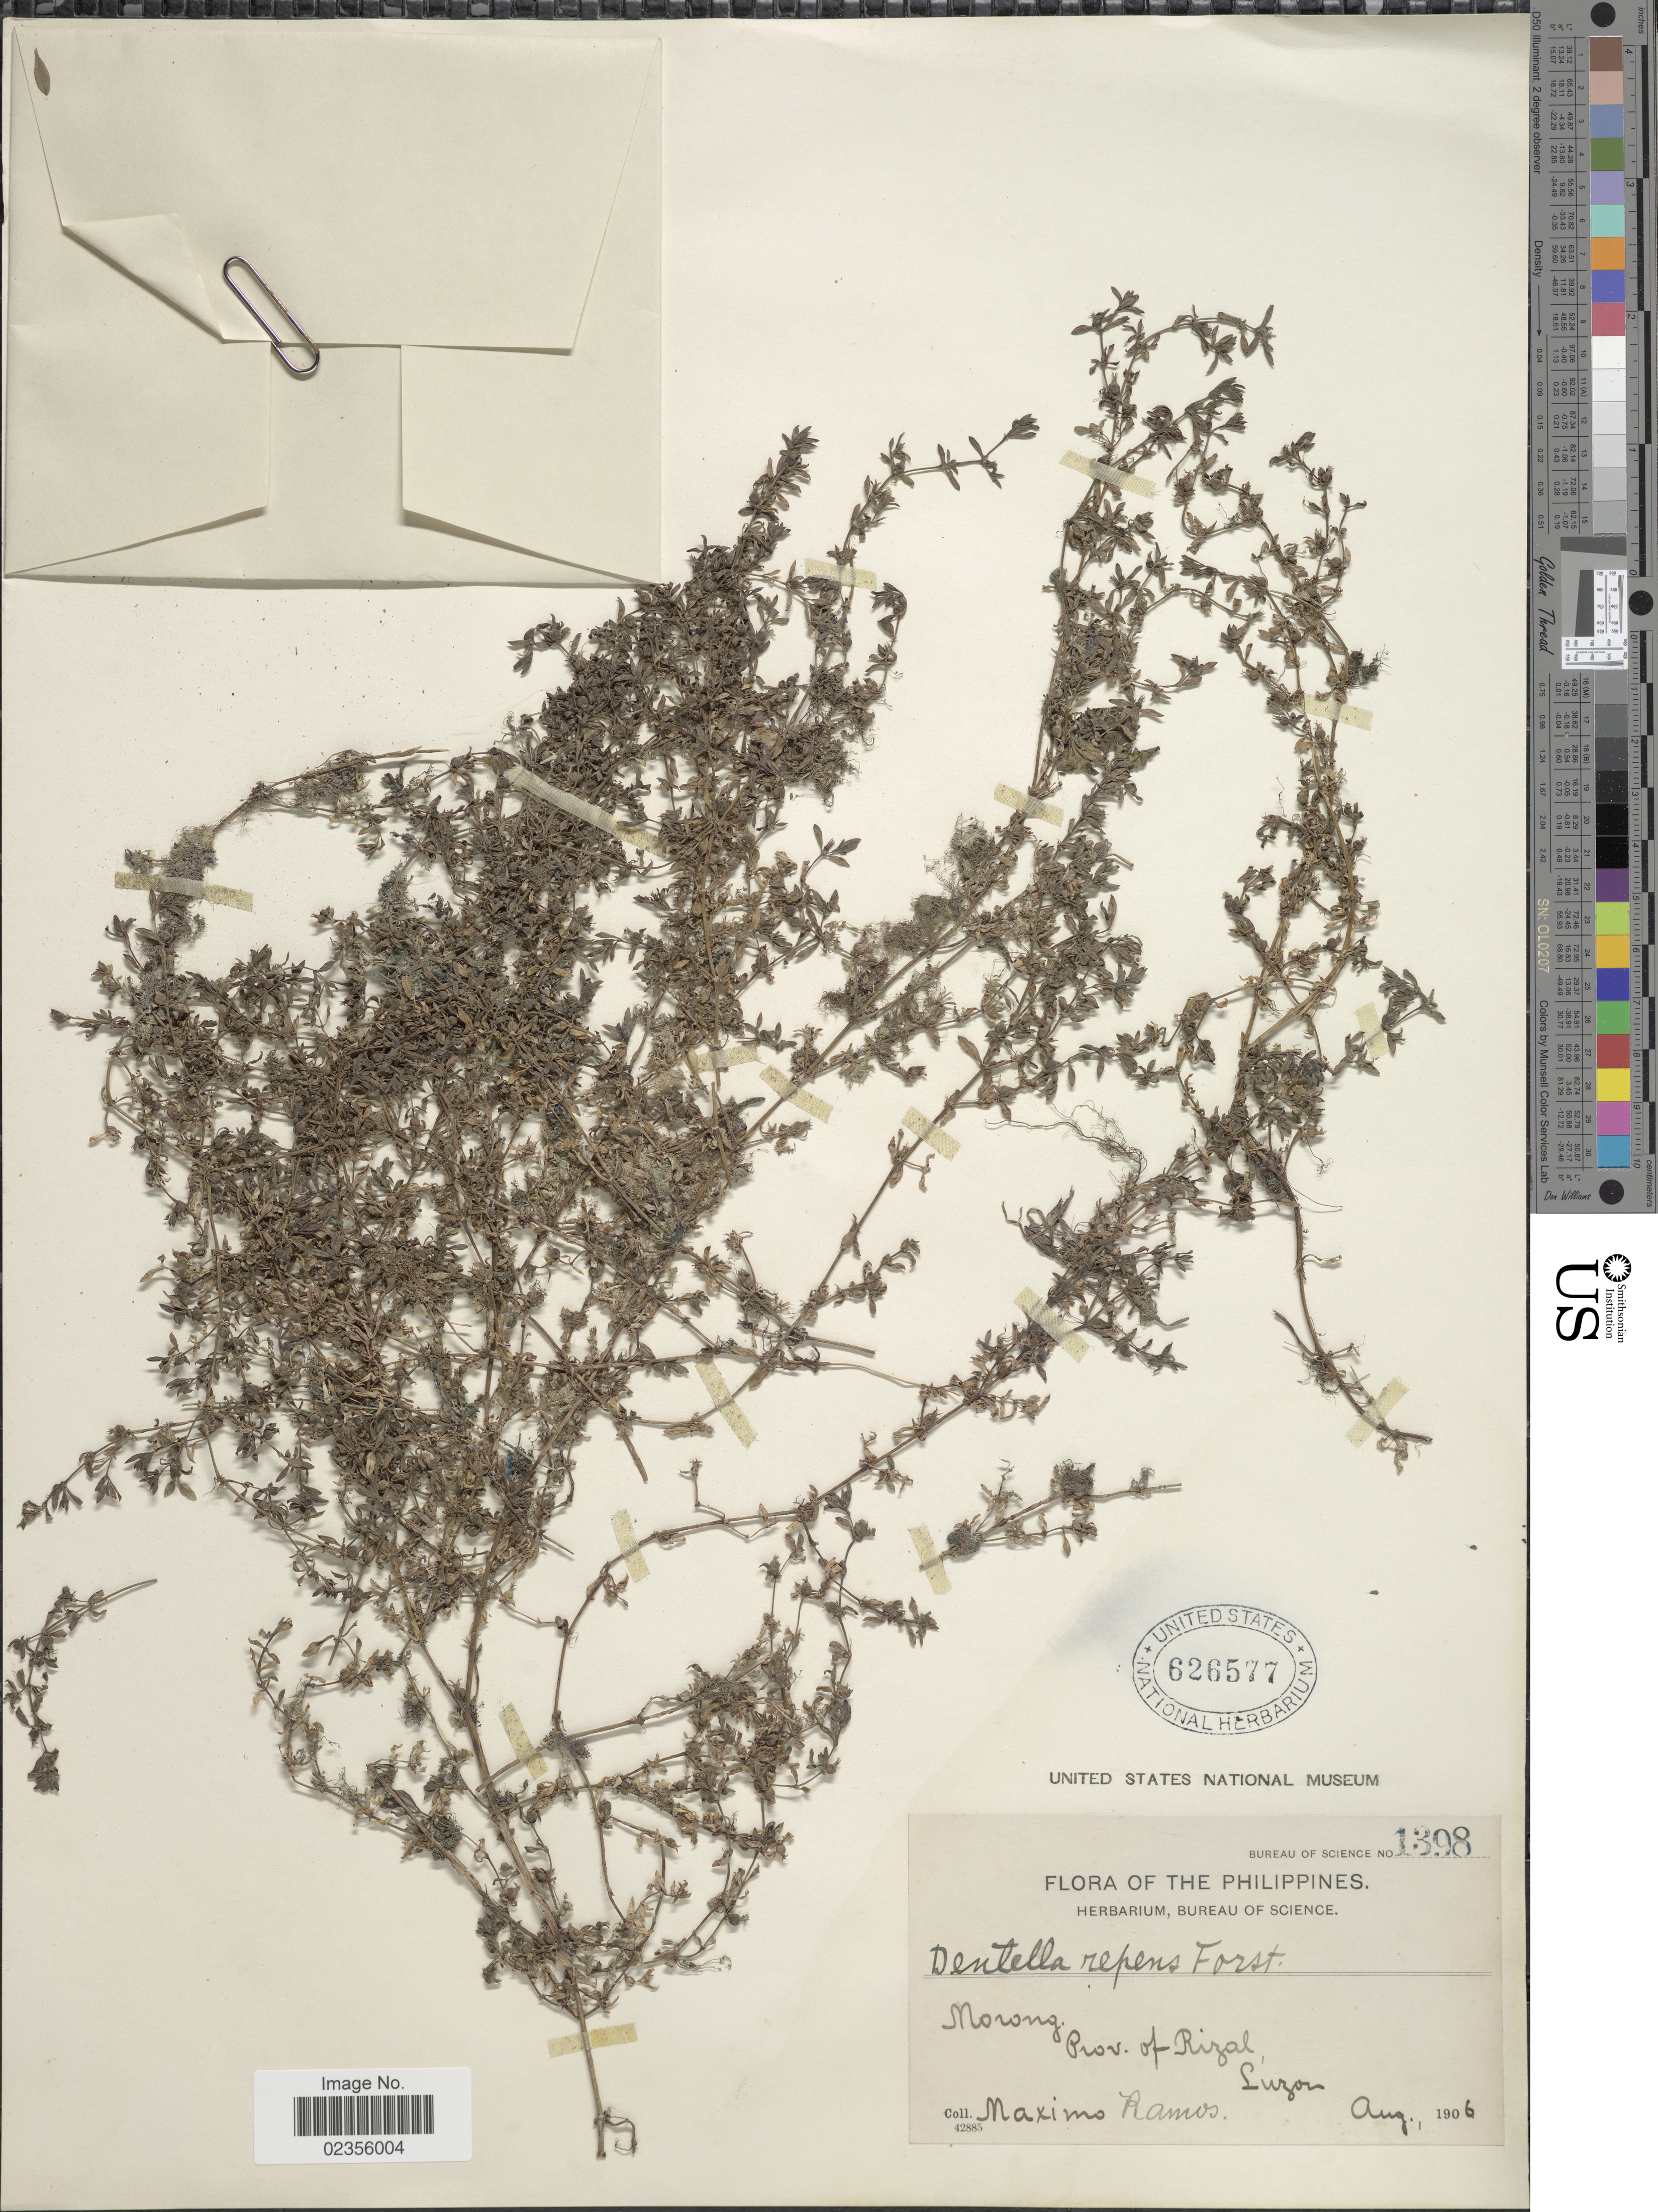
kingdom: Plantae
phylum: Tracheophyta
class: Magnoliopsida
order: Gentianales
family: Rubiaceae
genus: Dentella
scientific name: Dentella repens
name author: J.R. Forst. & G. Forst.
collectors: M. Ramos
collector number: Bureau of Science 1398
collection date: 1906-08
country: Philippines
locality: Morong, Prov. of Rizal, Luzon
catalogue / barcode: US 626577